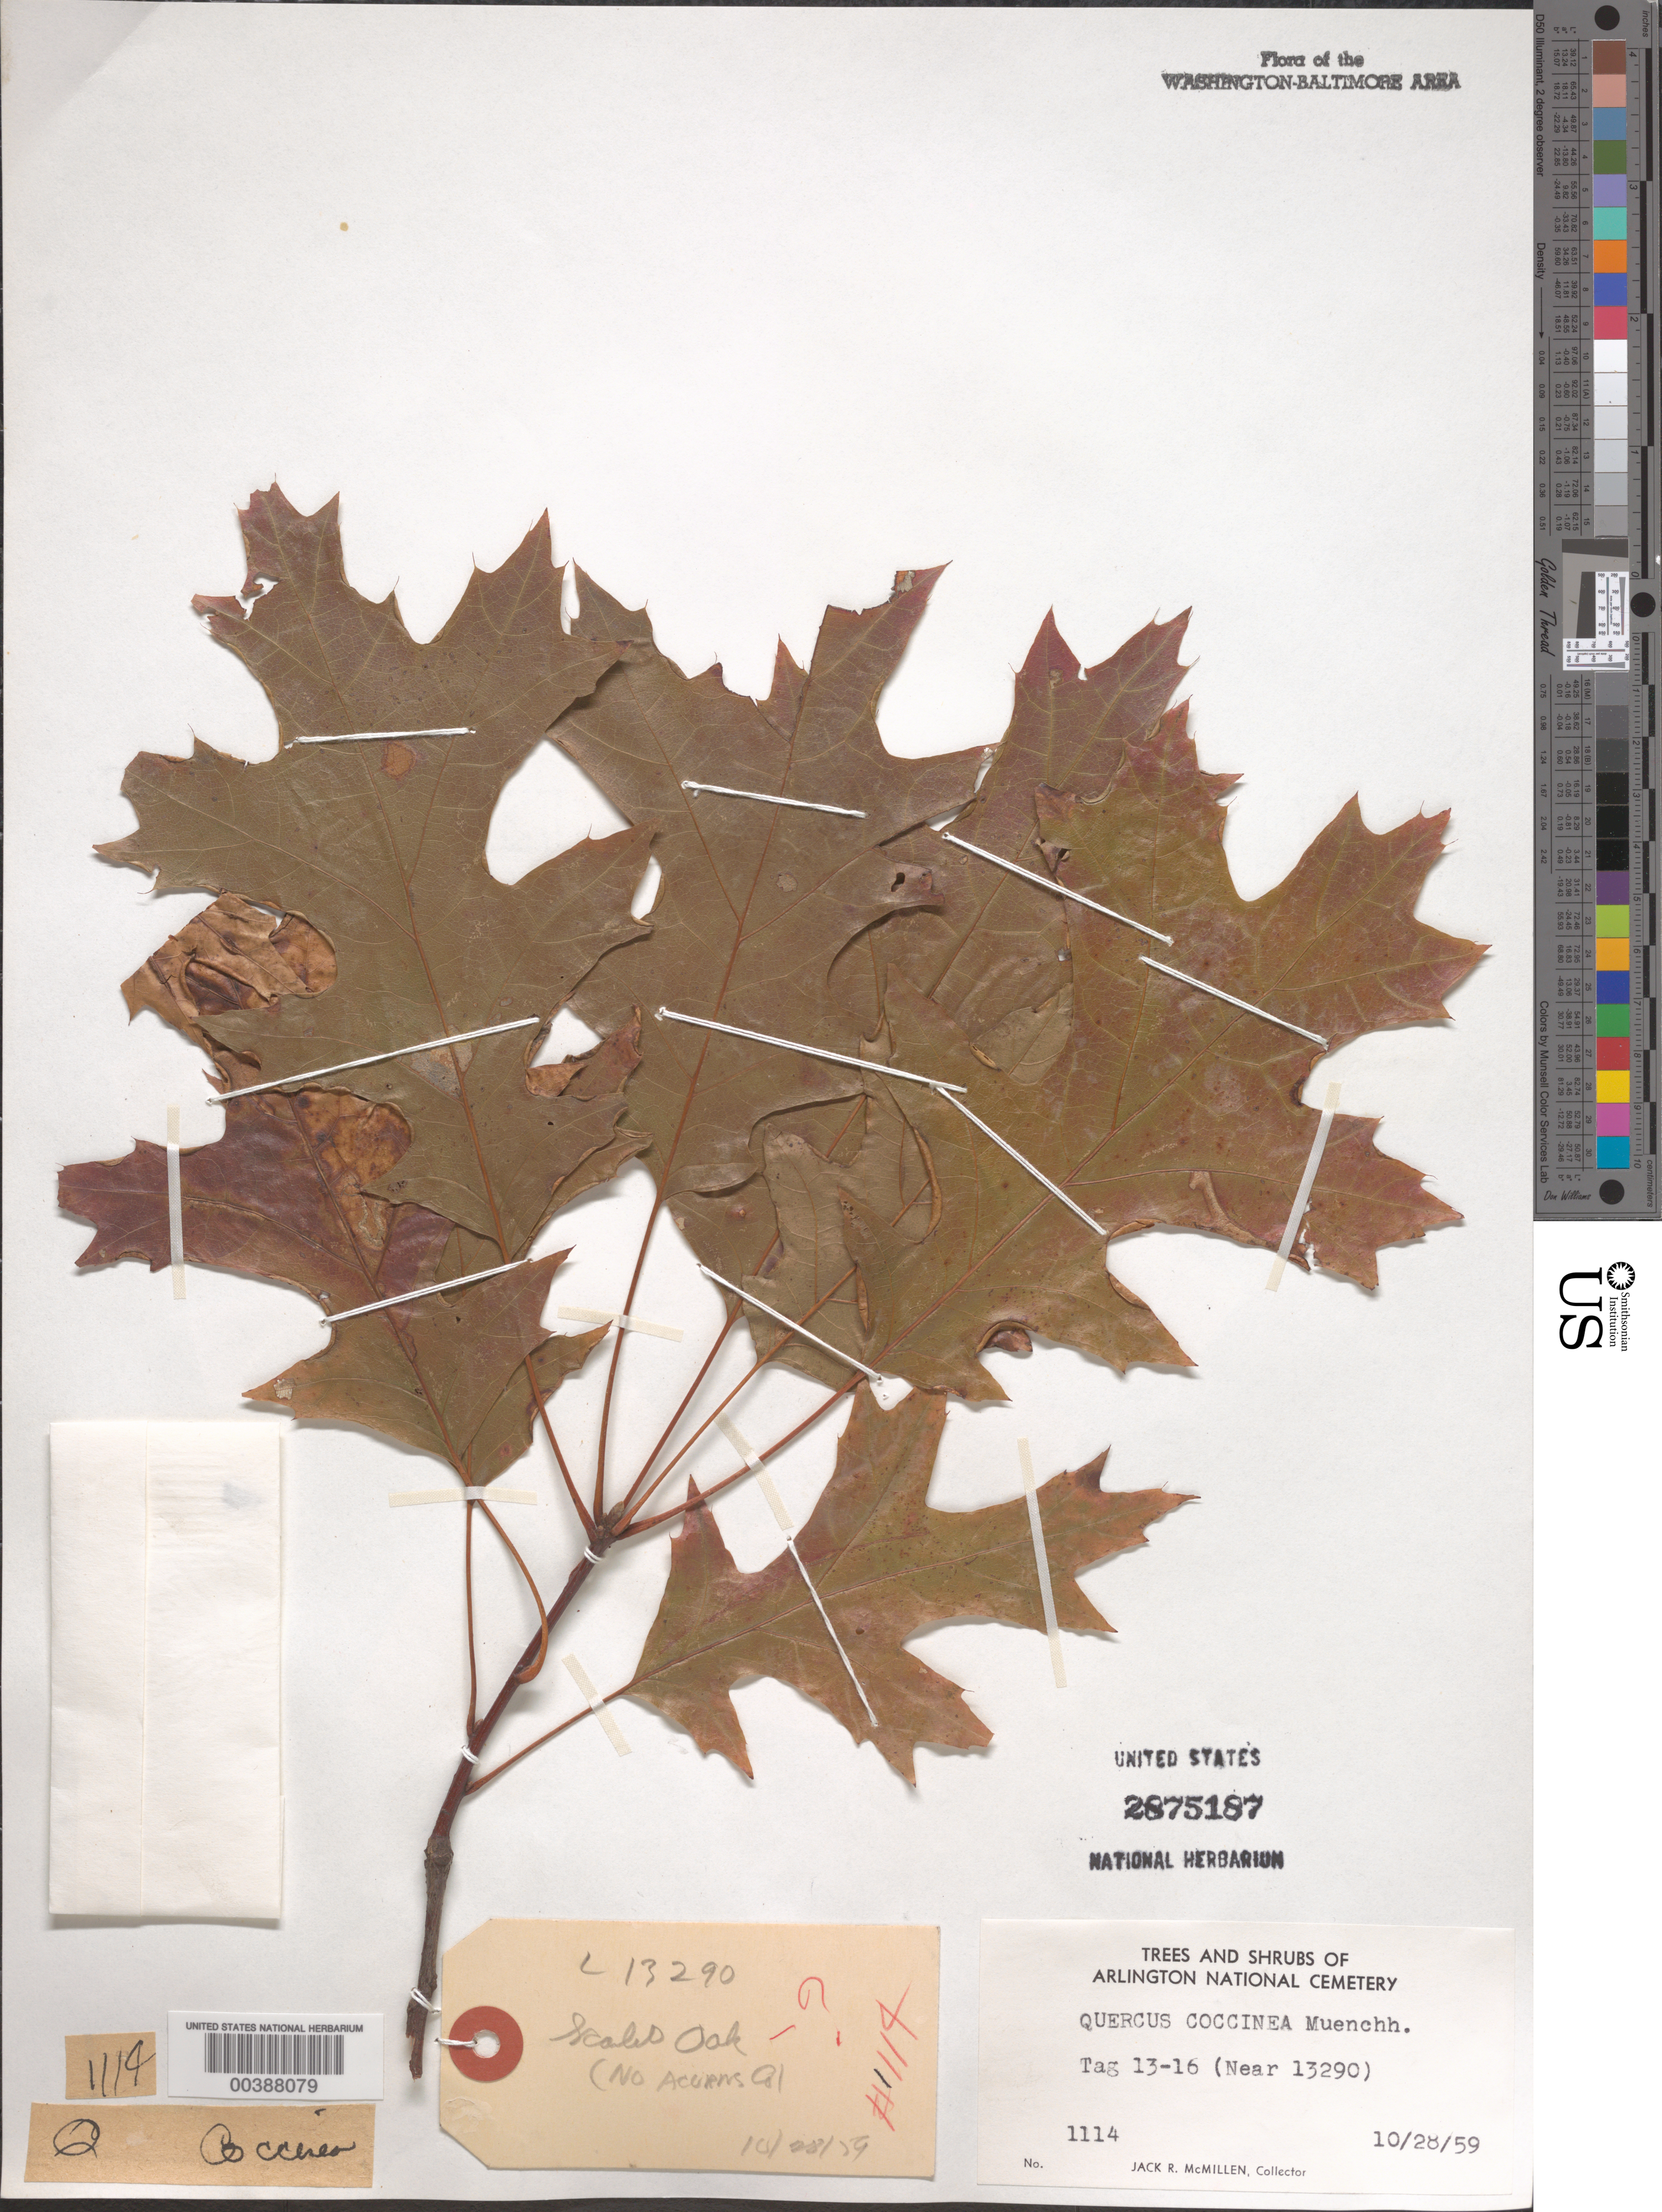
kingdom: Plantae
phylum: Tracheophyta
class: Magnoliopsida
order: Fagales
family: Fagaceae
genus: Quercus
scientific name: Quercus coccinea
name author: Münchh.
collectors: J. McMillen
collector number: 1114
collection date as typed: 28 Oct 1959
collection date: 1959-10-28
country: United States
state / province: Virginia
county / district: Arlington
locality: Arlington National Cemetery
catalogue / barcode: US 2875187